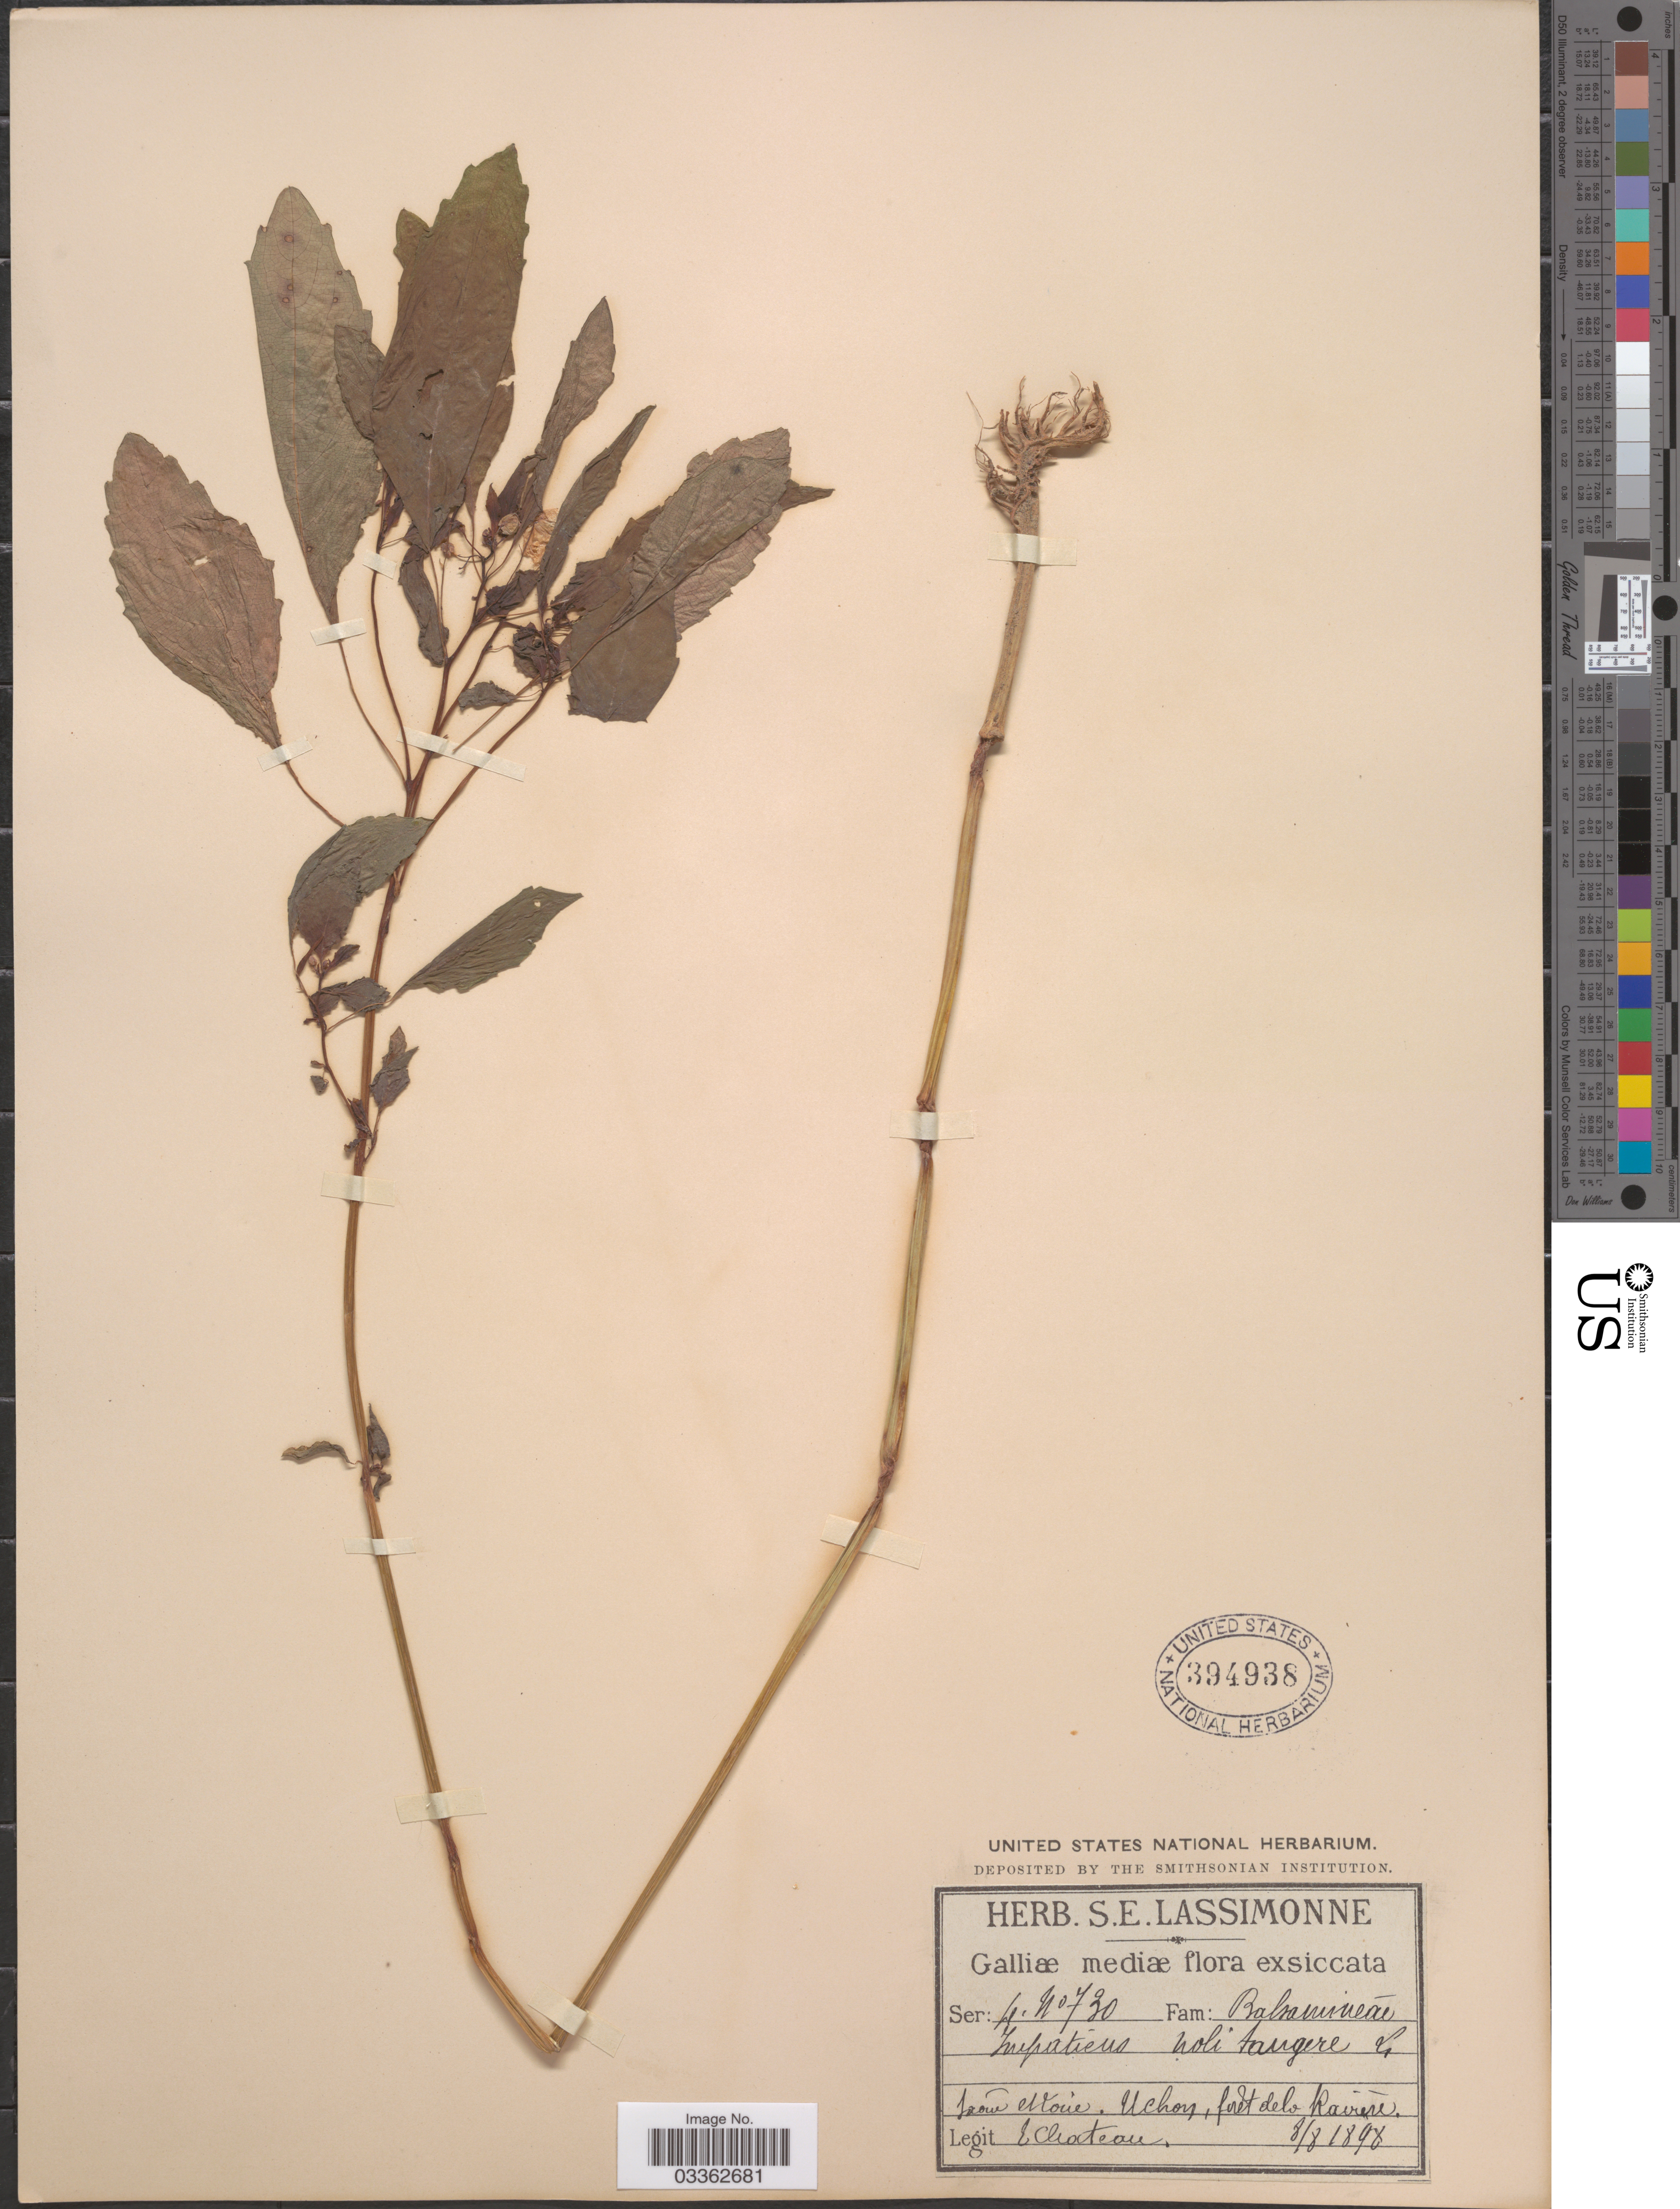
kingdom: Plantae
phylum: Tracheophyta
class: Magnoliopsida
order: Ericales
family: Balsaminaceae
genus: Impatiens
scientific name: Impatiens noli-tangere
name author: L.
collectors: E. Chateau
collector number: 730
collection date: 1898-08-08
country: France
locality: Galliæ mediæ. Saóue Moue, Uchou, foret dela Ravière.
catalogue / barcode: US 394938